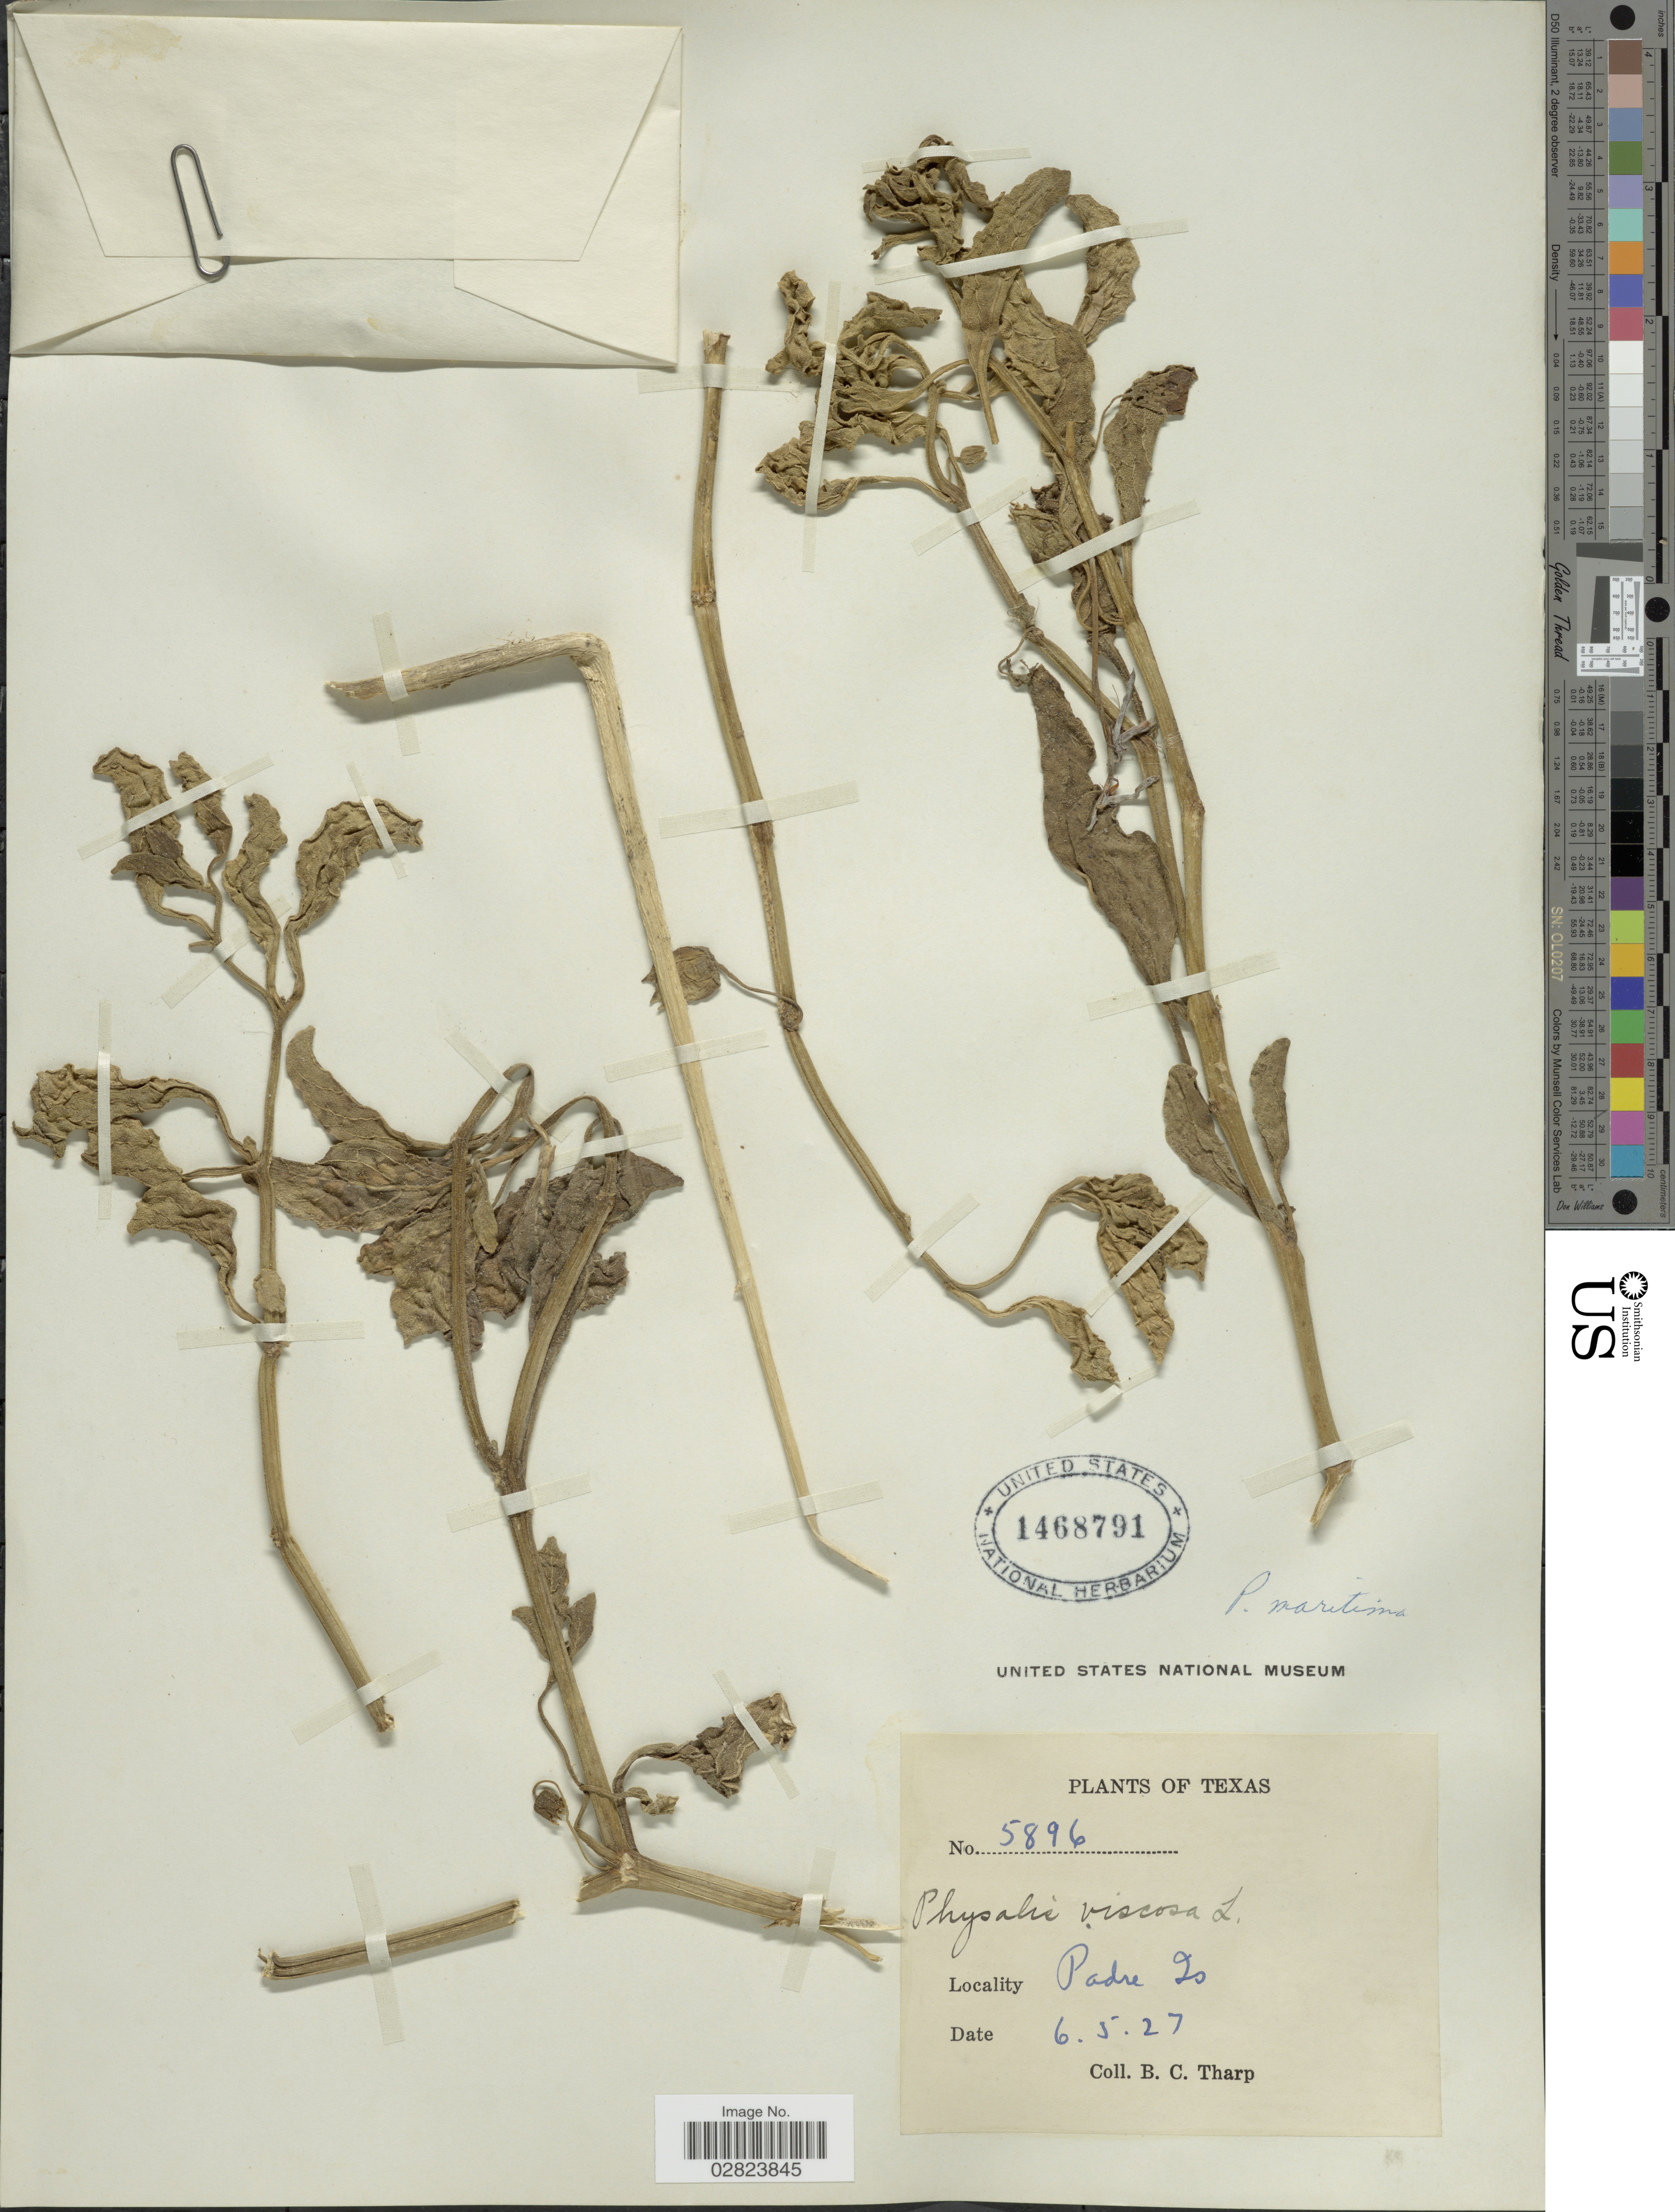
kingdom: Plantae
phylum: Tracheophyta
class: Magnoliopsida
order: Solanales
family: Solanaceae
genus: Physalis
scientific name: Physalis maritima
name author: M.A. Curtis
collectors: B. C. Tharp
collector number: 5896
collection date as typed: Transcribed d/m/y: 5/6/27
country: United States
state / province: Texas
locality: Padre Is.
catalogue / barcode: US 1468791